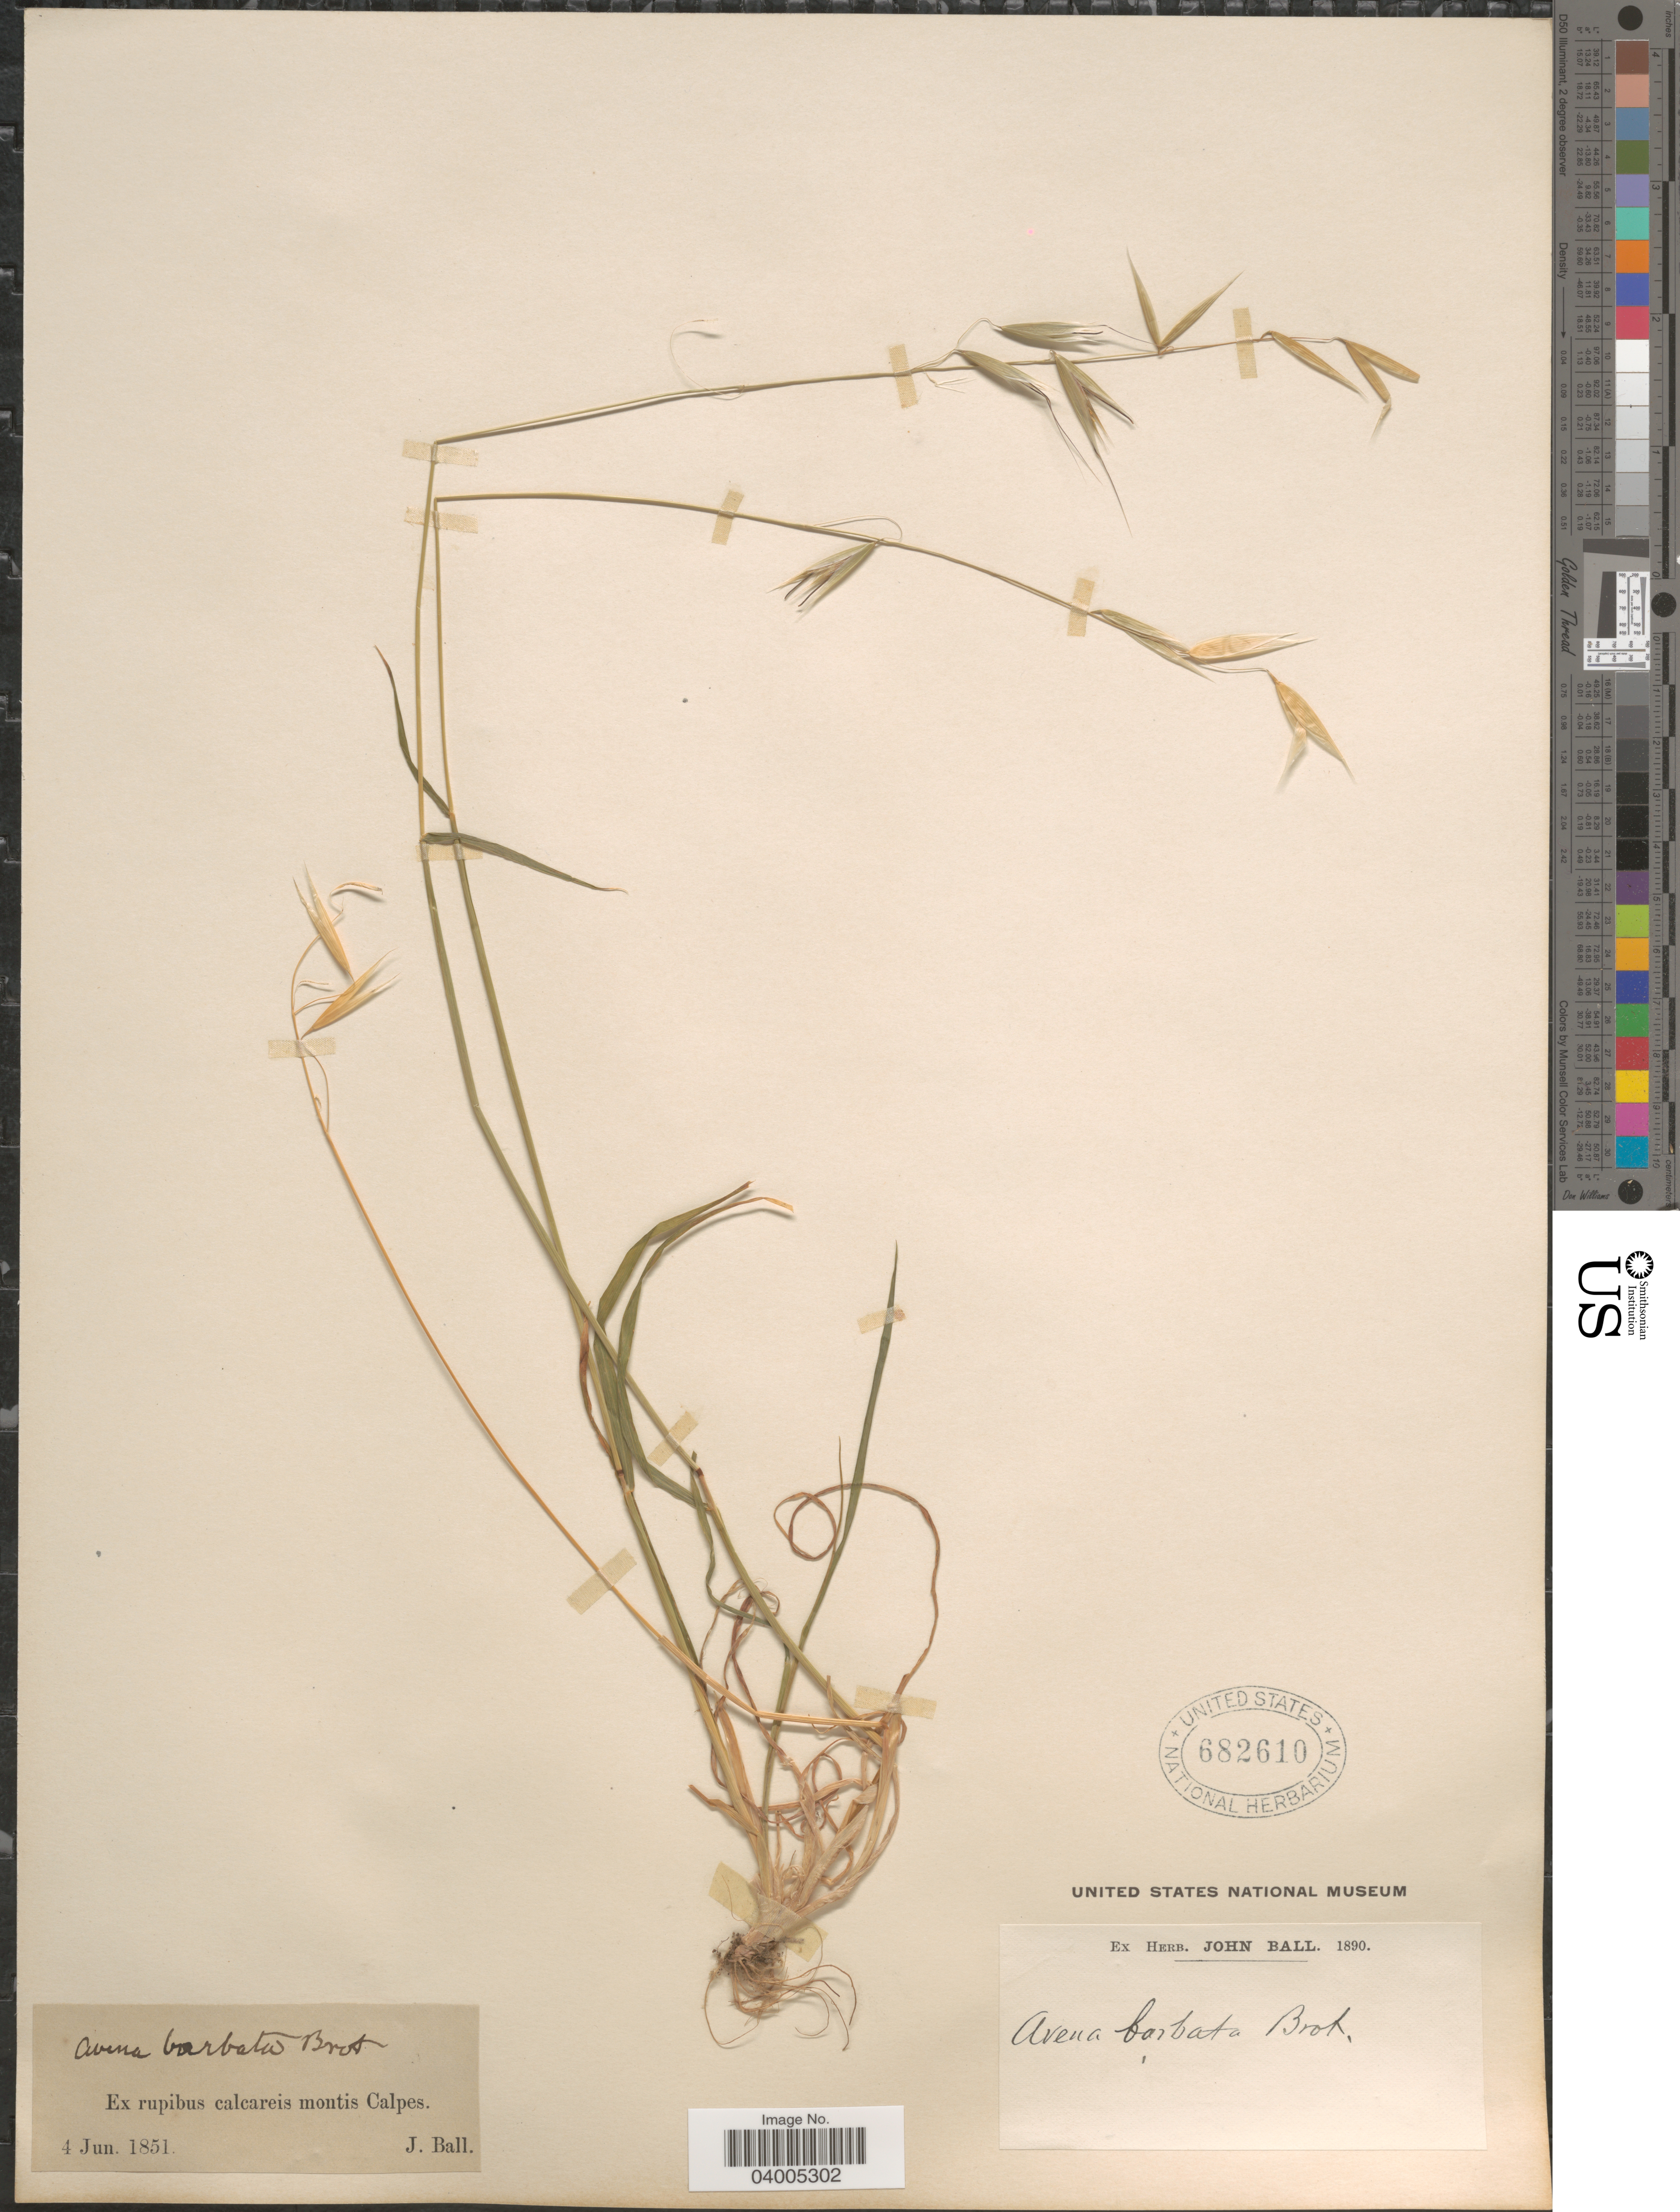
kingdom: Plantae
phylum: Tracheophyta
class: Liliopsida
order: Poales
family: Poaceae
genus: Avena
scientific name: Avena barbata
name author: Pott ex Link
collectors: J. Ball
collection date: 1851-06-04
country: Gibraltar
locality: Ex rupibus calcareis montis Calpes.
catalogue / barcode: US 682610